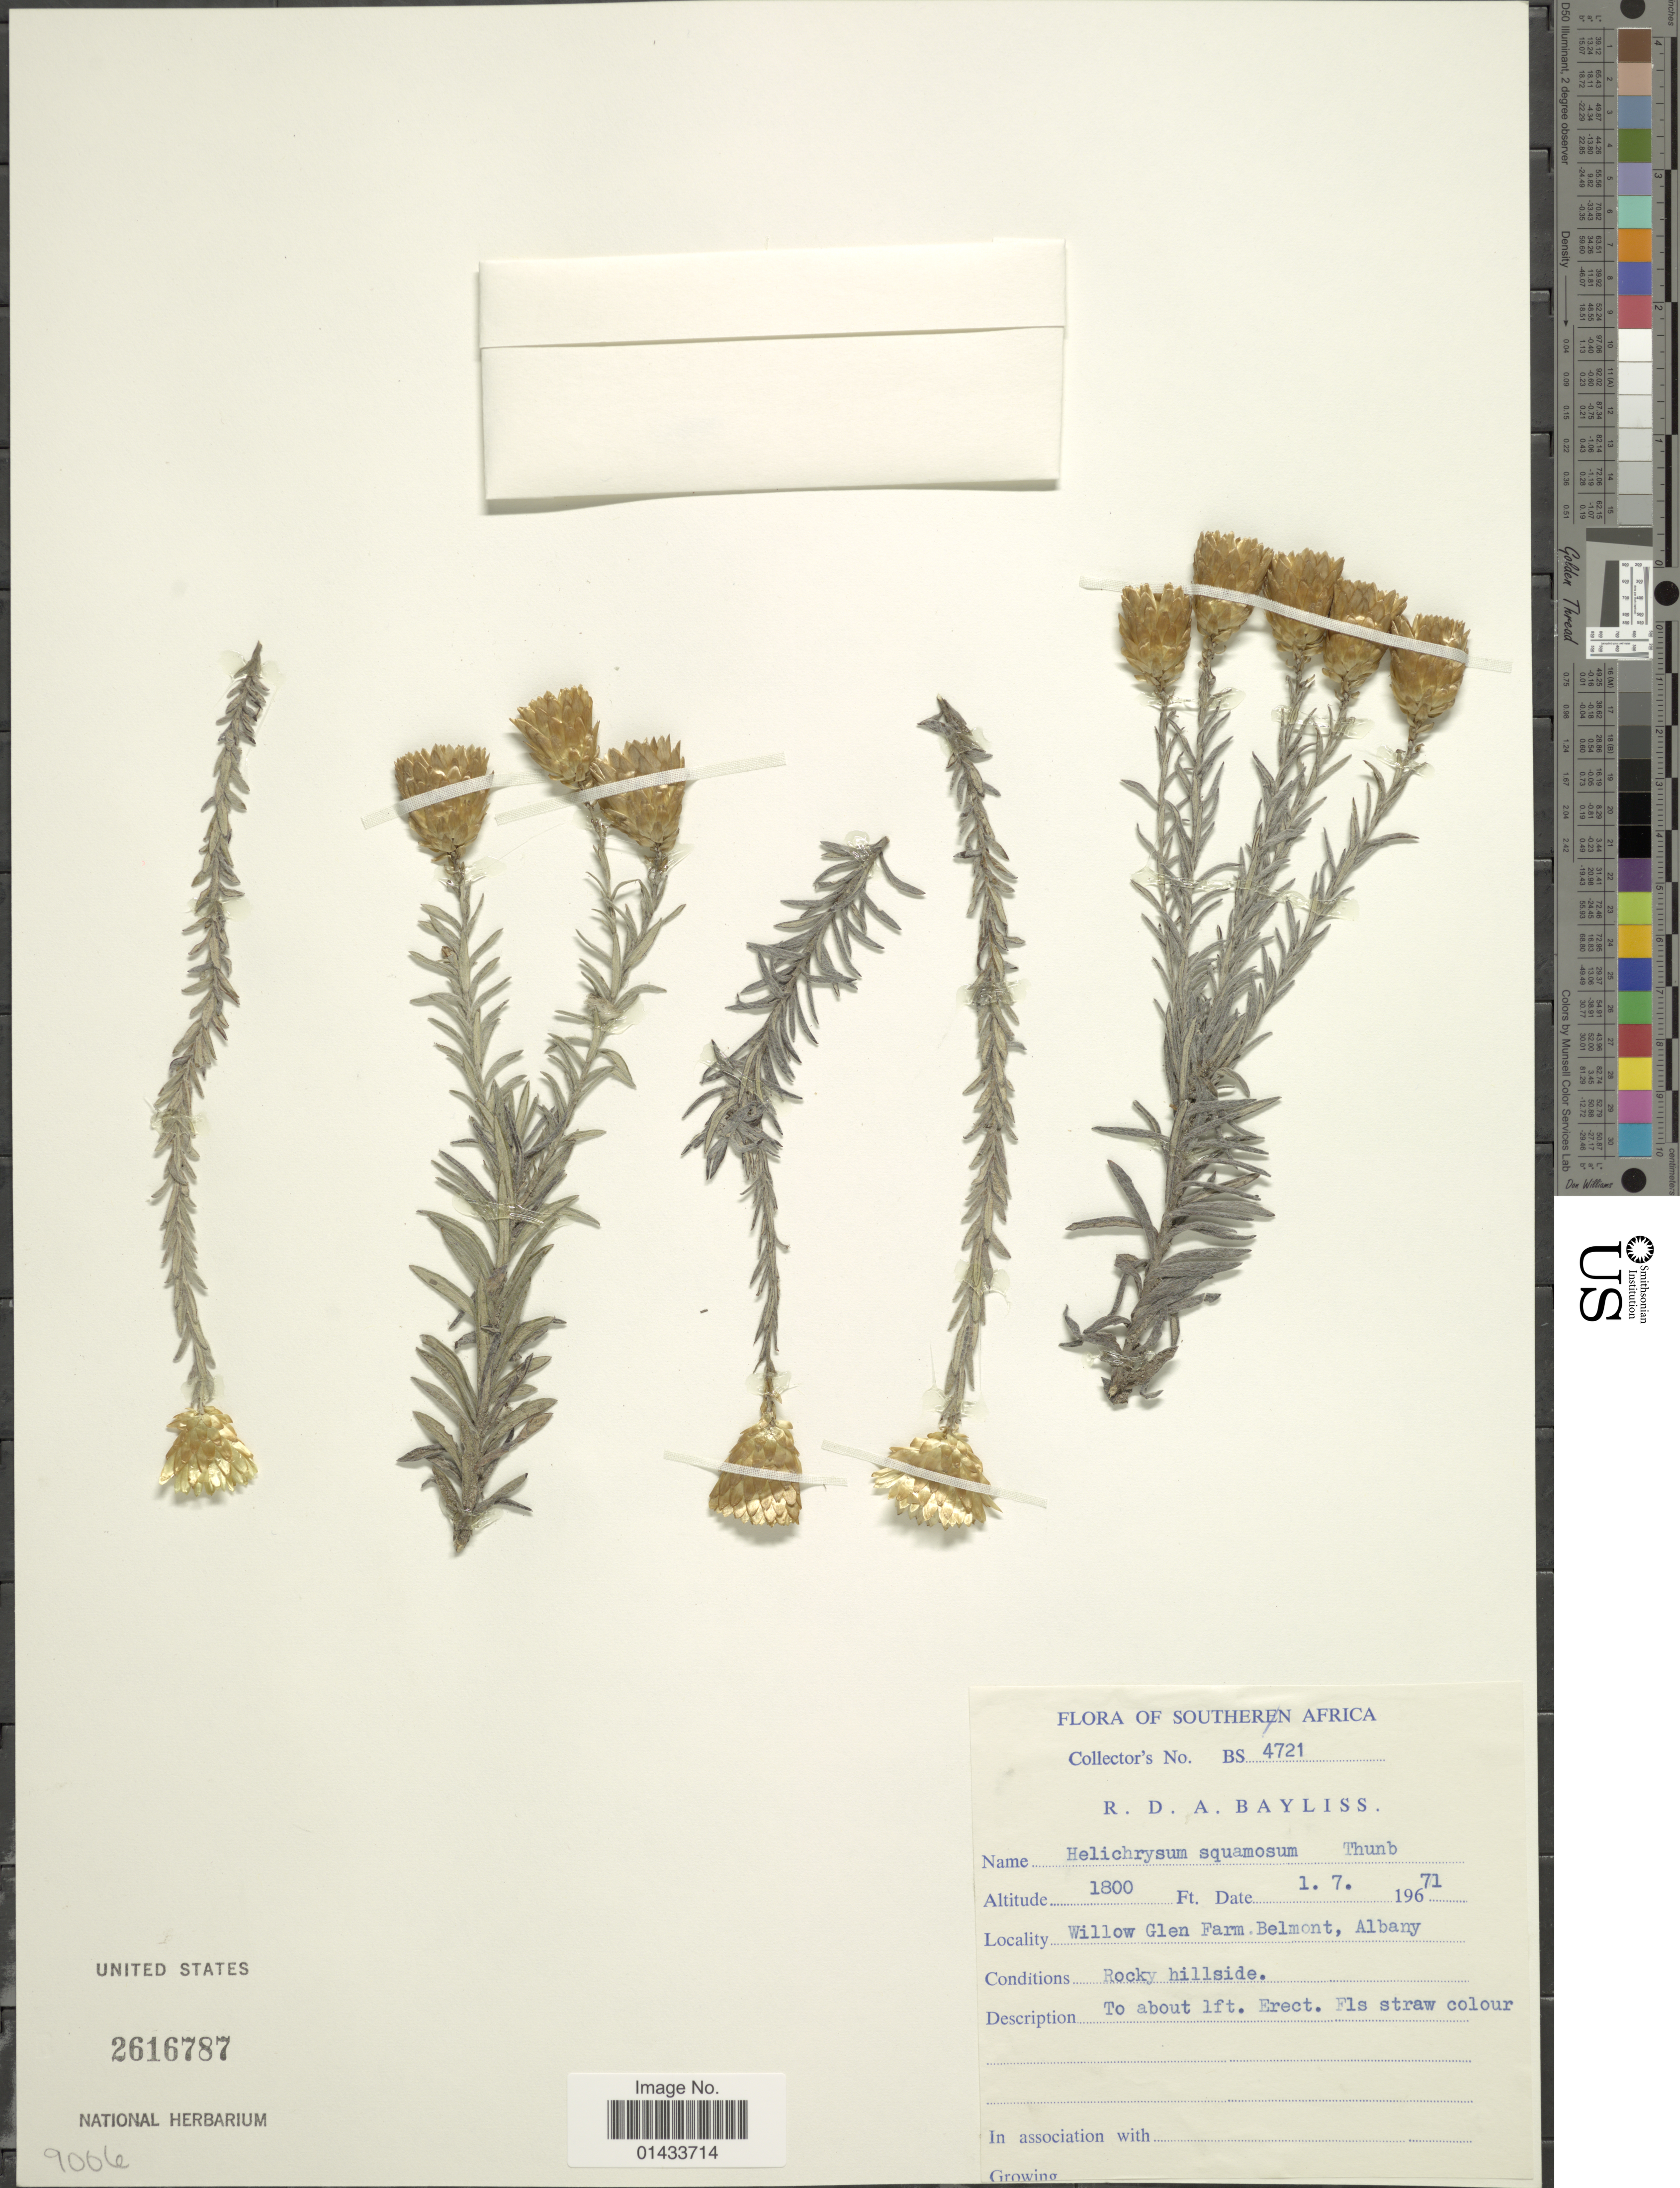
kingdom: Plantae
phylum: Tracheophyta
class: Magnoliopsida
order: Asterales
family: Asteraceae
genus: Helichrysum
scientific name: Helichrysum squamosum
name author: Thunb.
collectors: R. Bayliss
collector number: BS 4721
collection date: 1971-07-01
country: South Africa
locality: Southern Africa, Willow Glen Farm Belmont, Albany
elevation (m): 549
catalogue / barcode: US 2616787